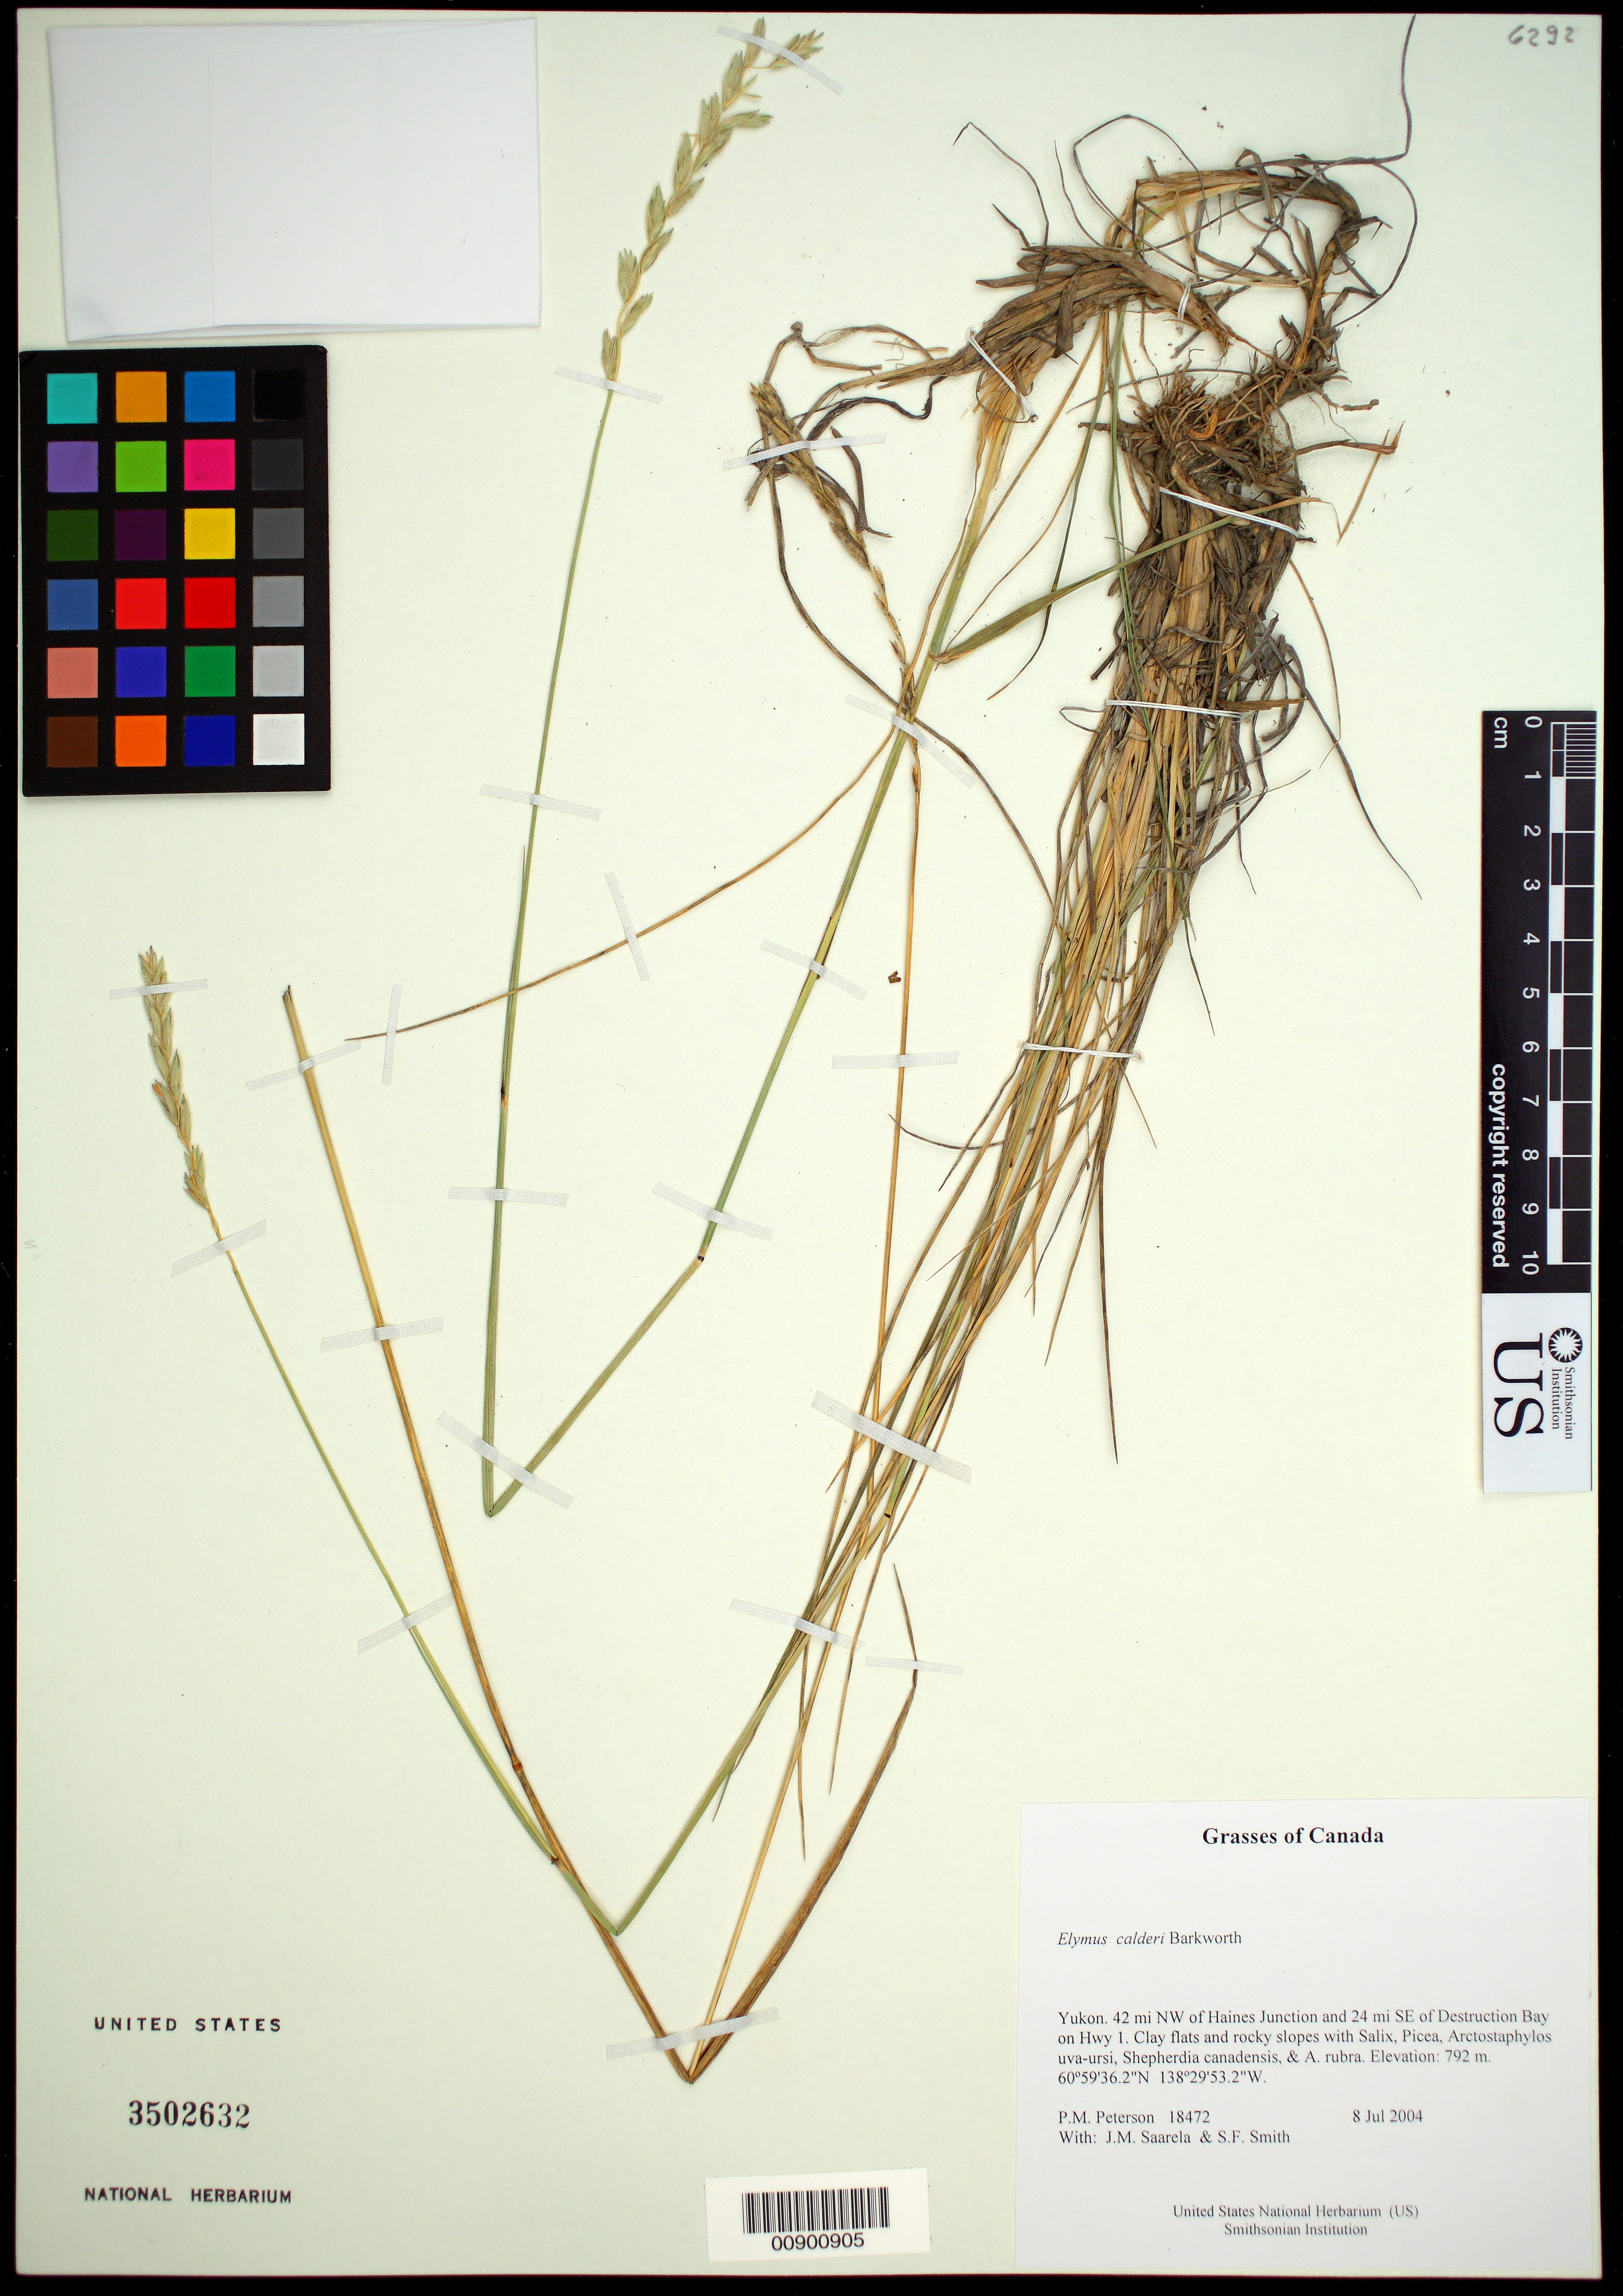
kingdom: Plantae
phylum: Tracheophyta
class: Liliopsida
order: Poales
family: Poaceae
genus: Elymus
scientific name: Elymus calderi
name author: Barkworth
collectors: P. M. Peterson, J. Saarela & S.F. Smith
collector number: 18472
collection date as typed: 08 Jul 2004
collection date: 2004-07-08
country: Canada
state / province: Yukon Territory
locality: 42 mi NW of Haines Junction and 24 mi SE of Destruction Bay on Hwy 1. Clay flats and rocky slopes with Salix, Picea, Arctostaphylos uva-ursi, Shepherdia canadensis, & A. rubra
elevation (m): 792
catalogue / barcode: US 3502632